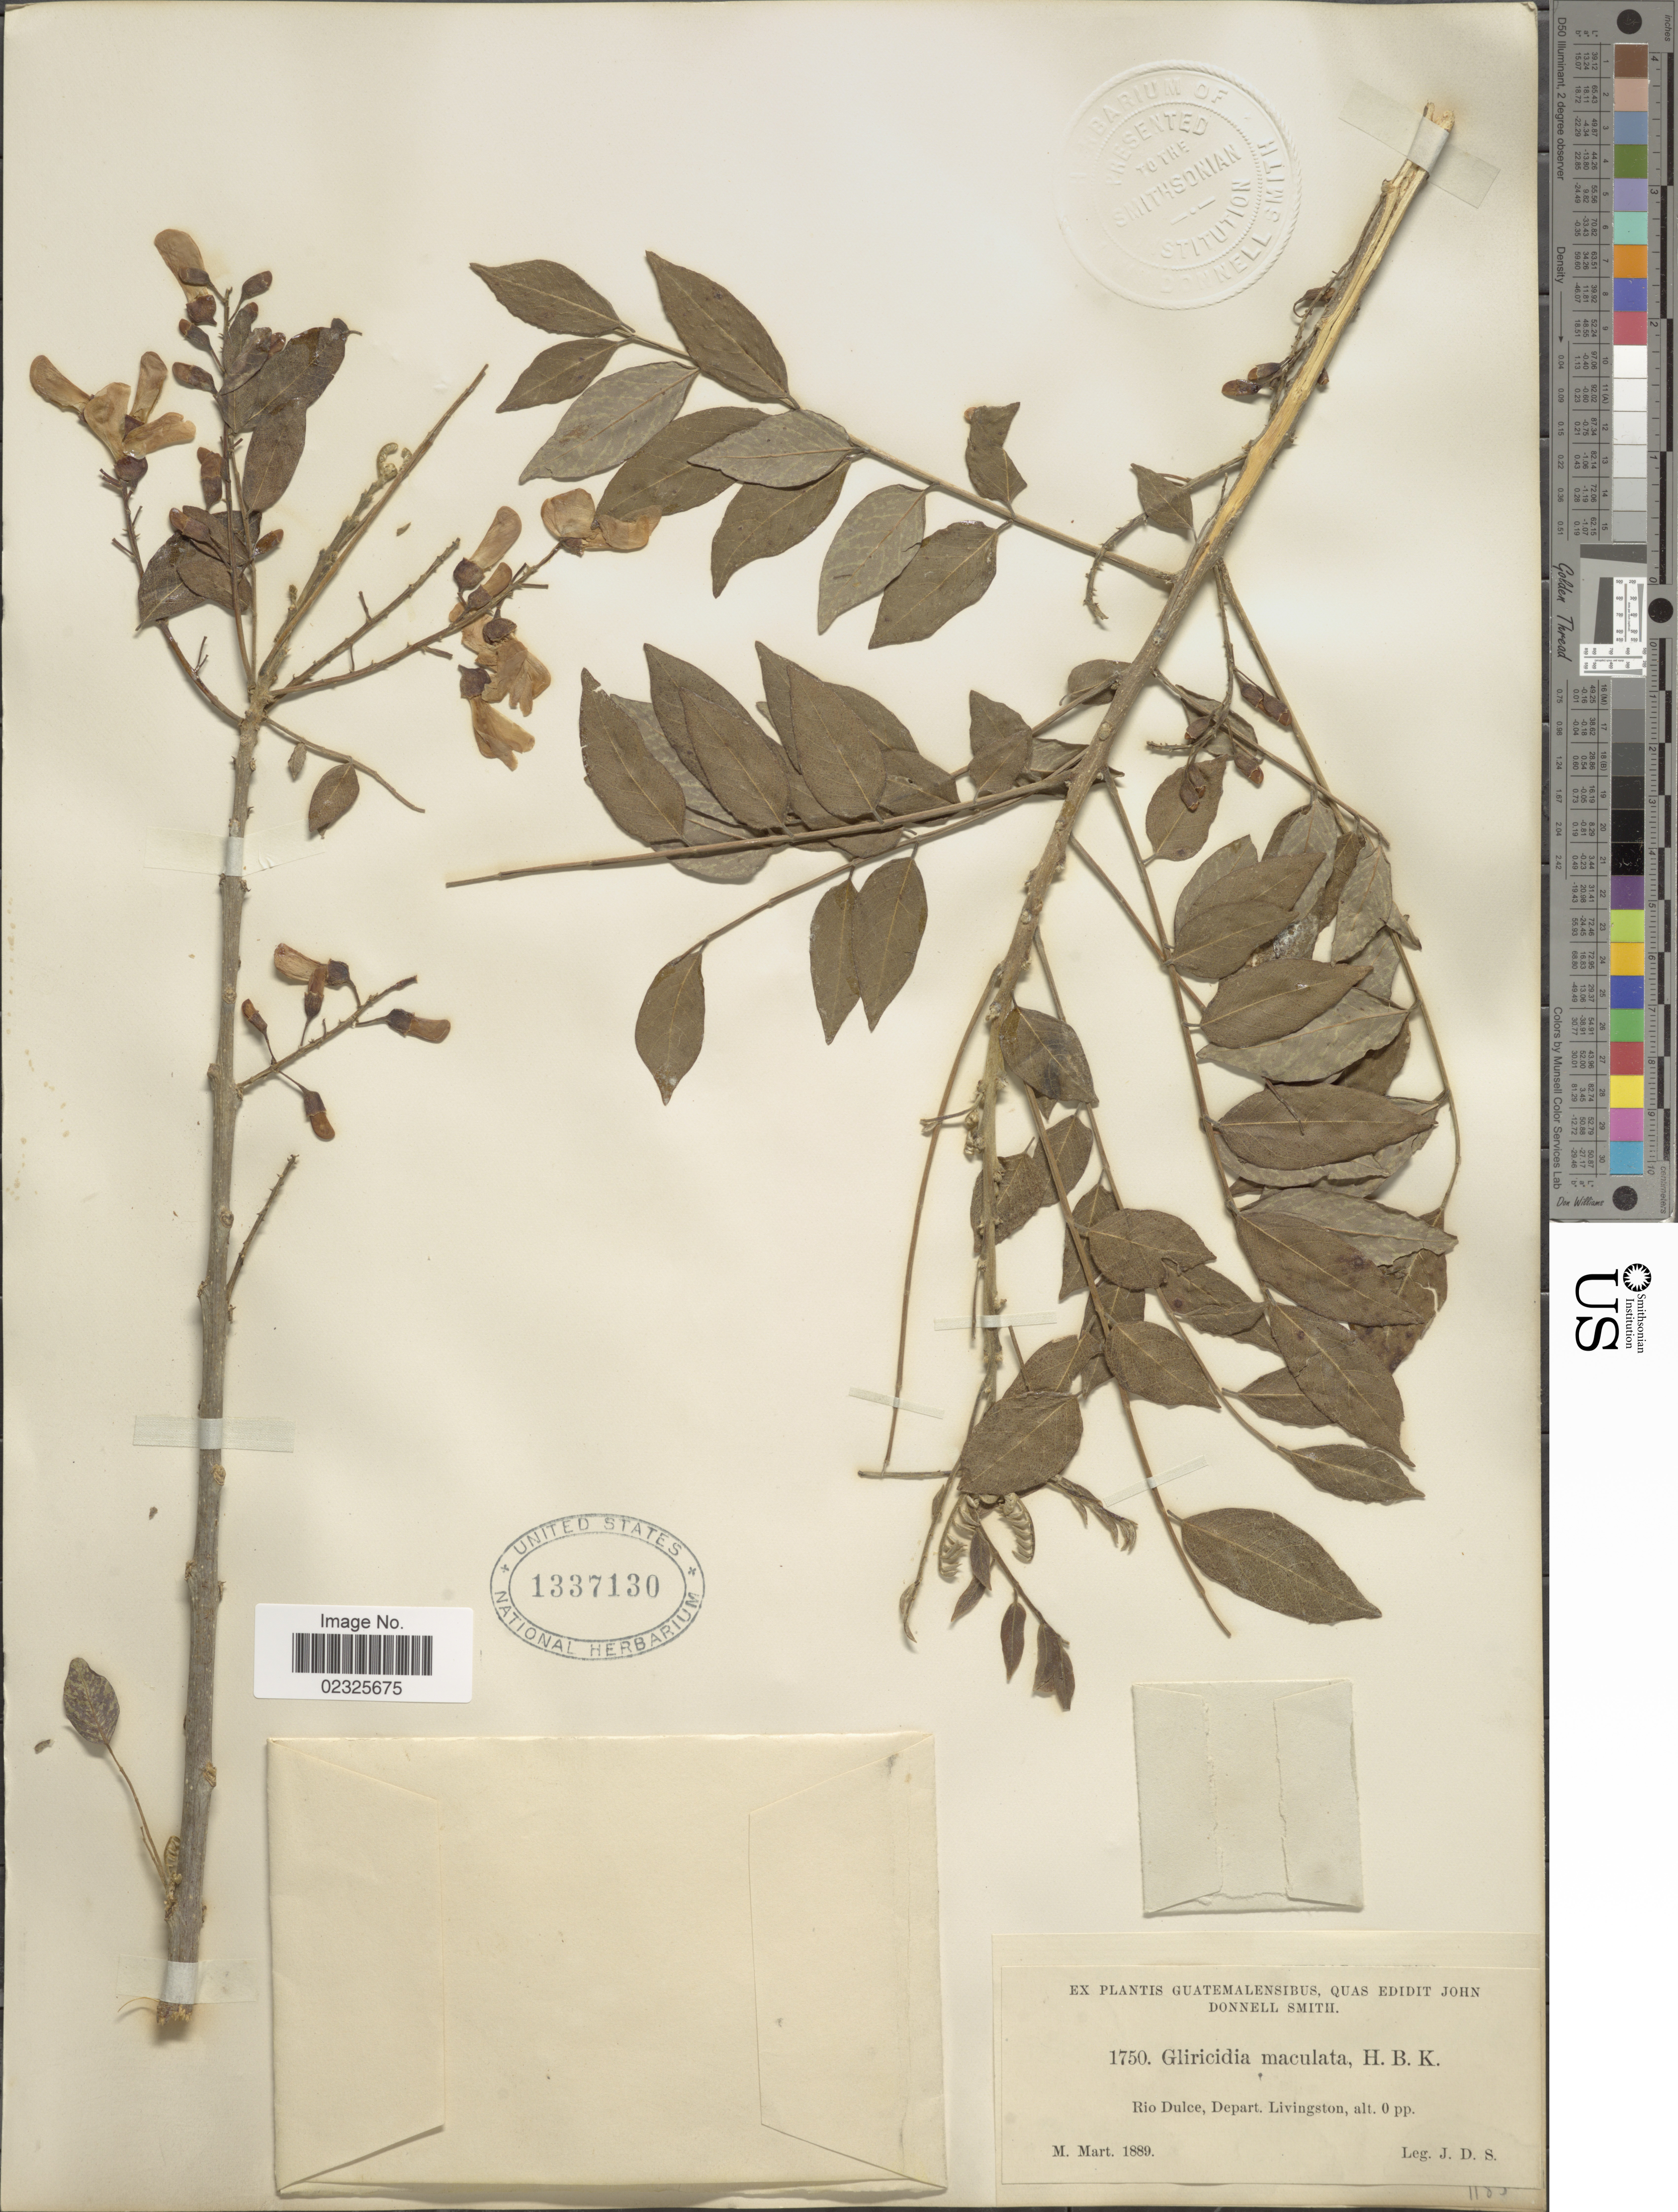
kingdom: Plantae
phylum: Tracheophyta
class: Magnoliopsida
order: Fabales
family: Fabaceae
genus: Gliricidia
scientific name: Gliricidia sepium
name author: (Jacq.) Kunth ex Walp.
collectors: J. Donnell Smith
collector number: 1750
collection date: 1889-03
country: Guatemala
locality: Rio Dulce, Depart. Livingston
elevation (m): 0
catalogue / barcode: US 1337130